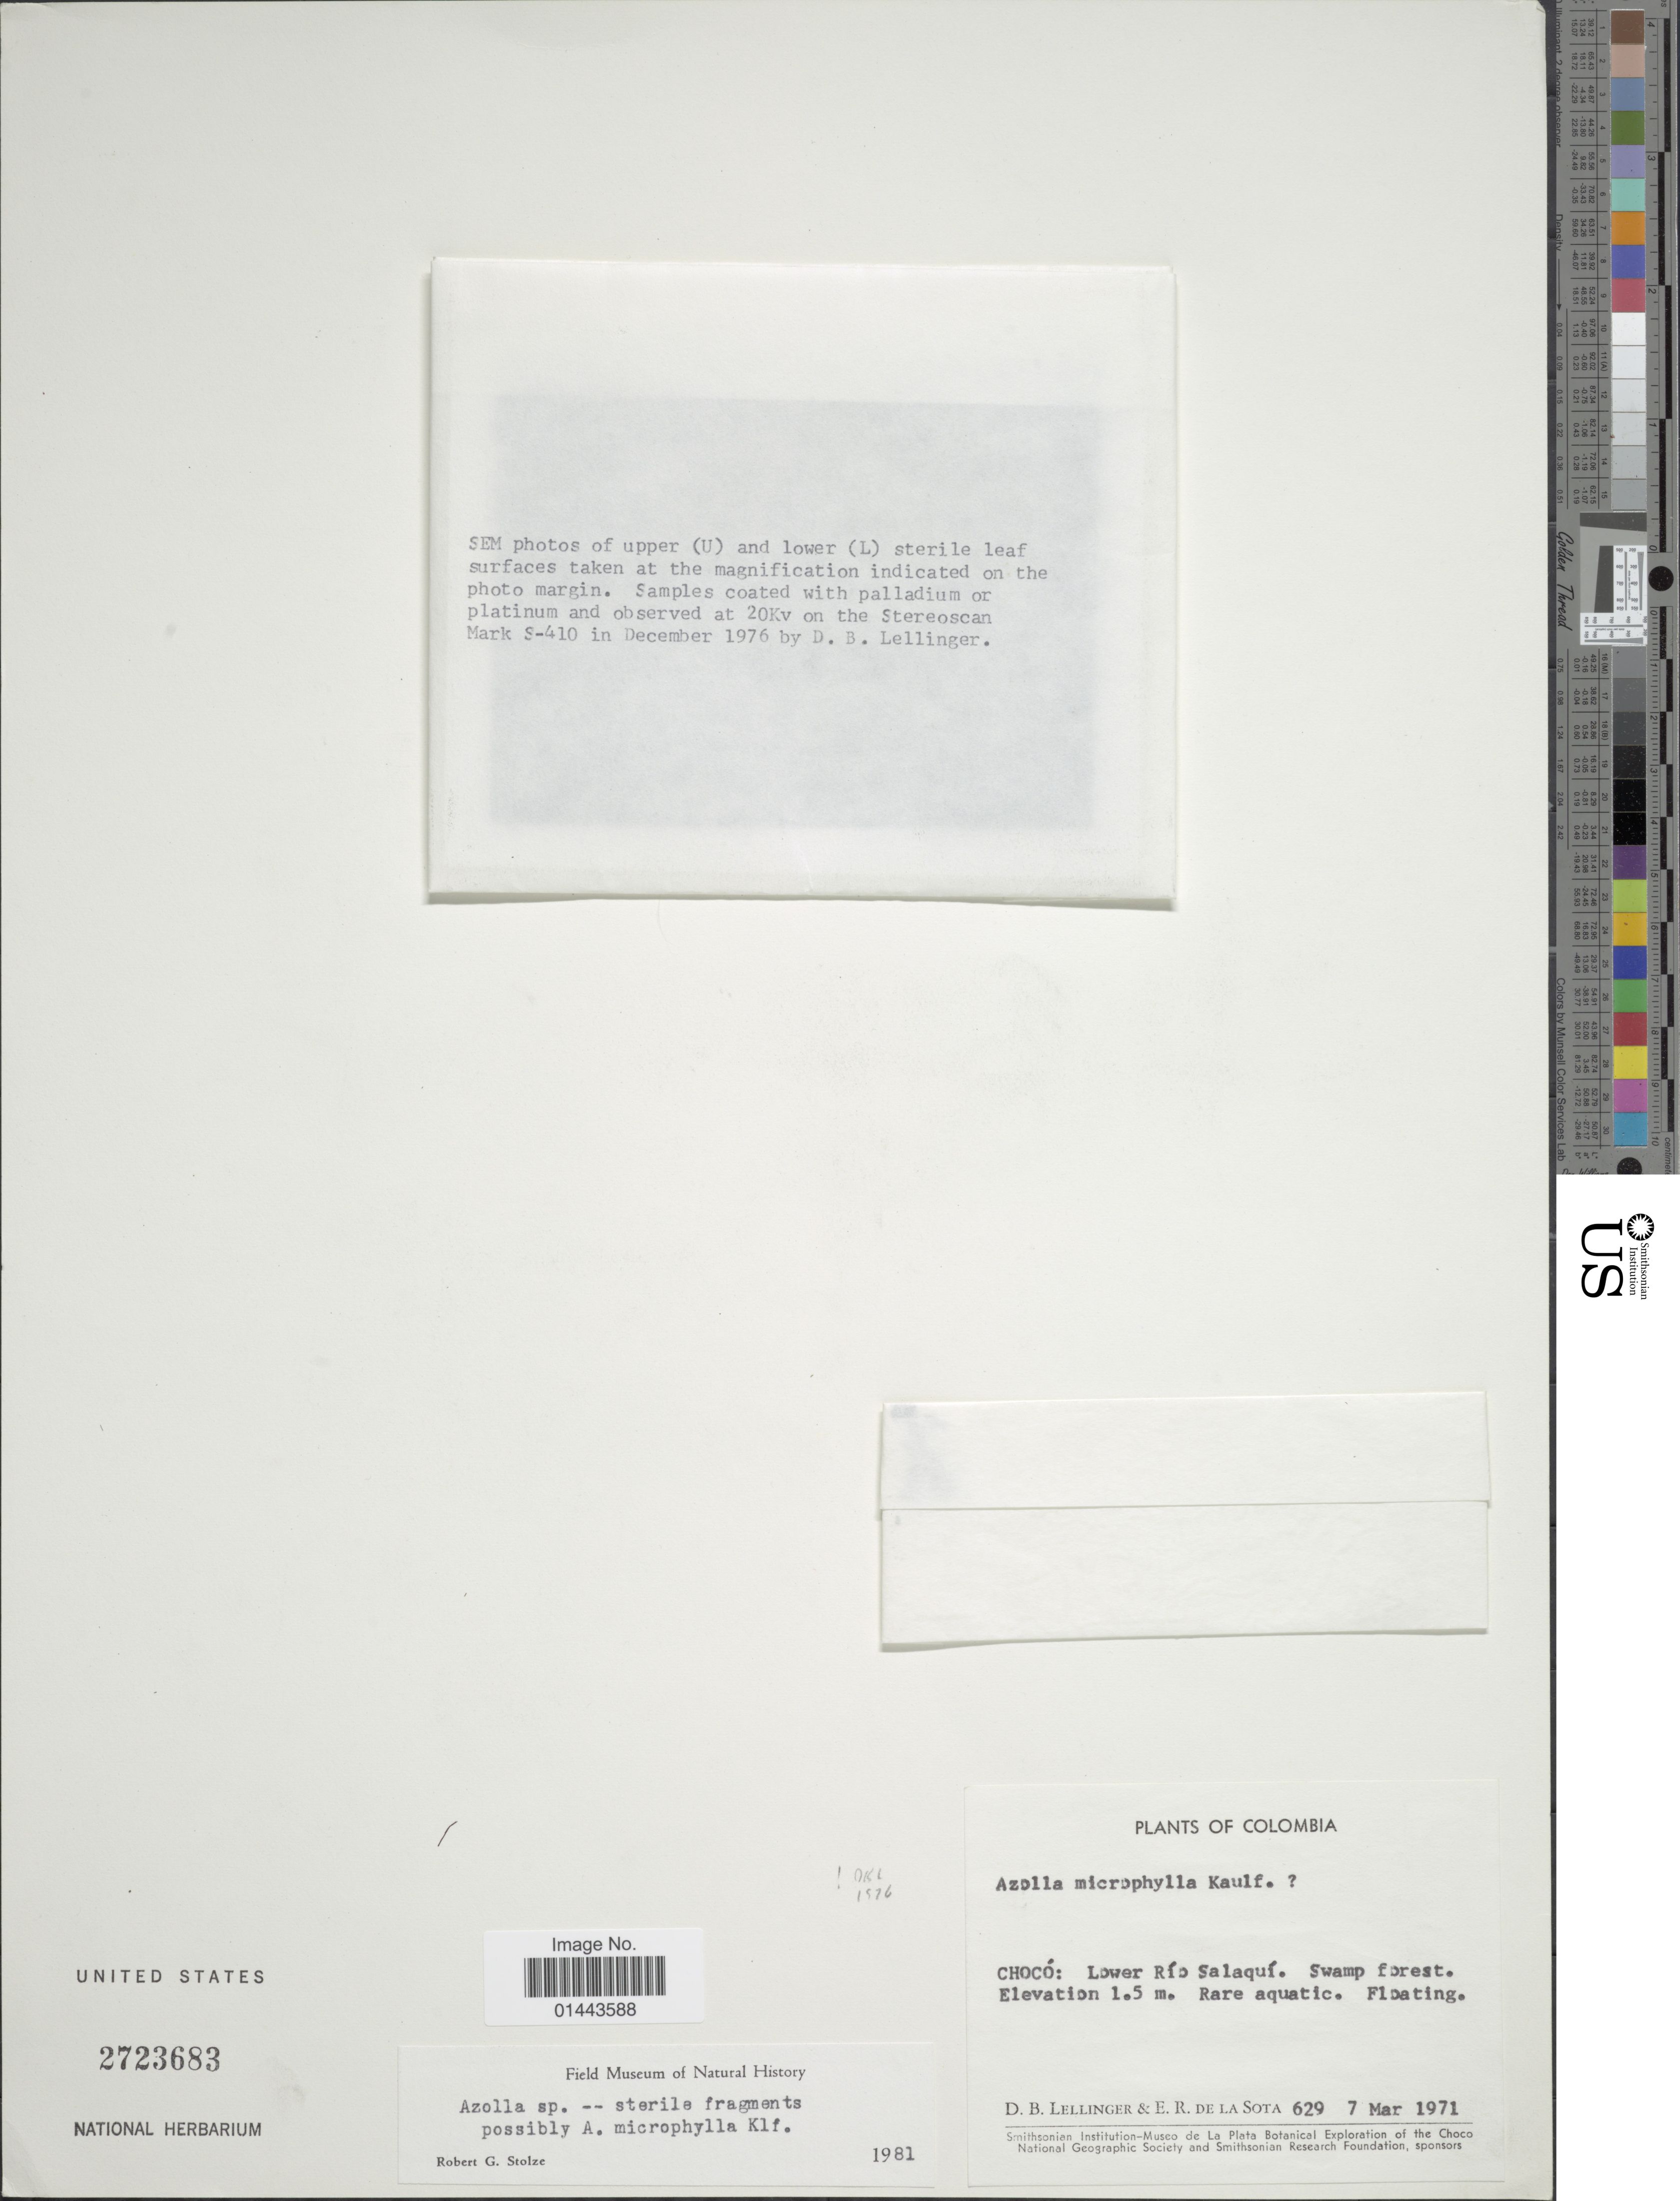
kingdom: Plantae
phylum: Tracheophyta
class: Polypodiopsida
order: Salviniales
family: Salviniaceae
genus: Azolla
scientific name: Azolla microphylla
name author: Kaulf.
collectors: D. B. Lellinger & E. R. de la Sota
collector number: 629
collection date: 1971-03-07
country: Colombia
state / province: Chocó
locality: Lower Rio Salaqui. Swamp forest.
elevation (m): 1.5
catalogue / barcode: US 2723683